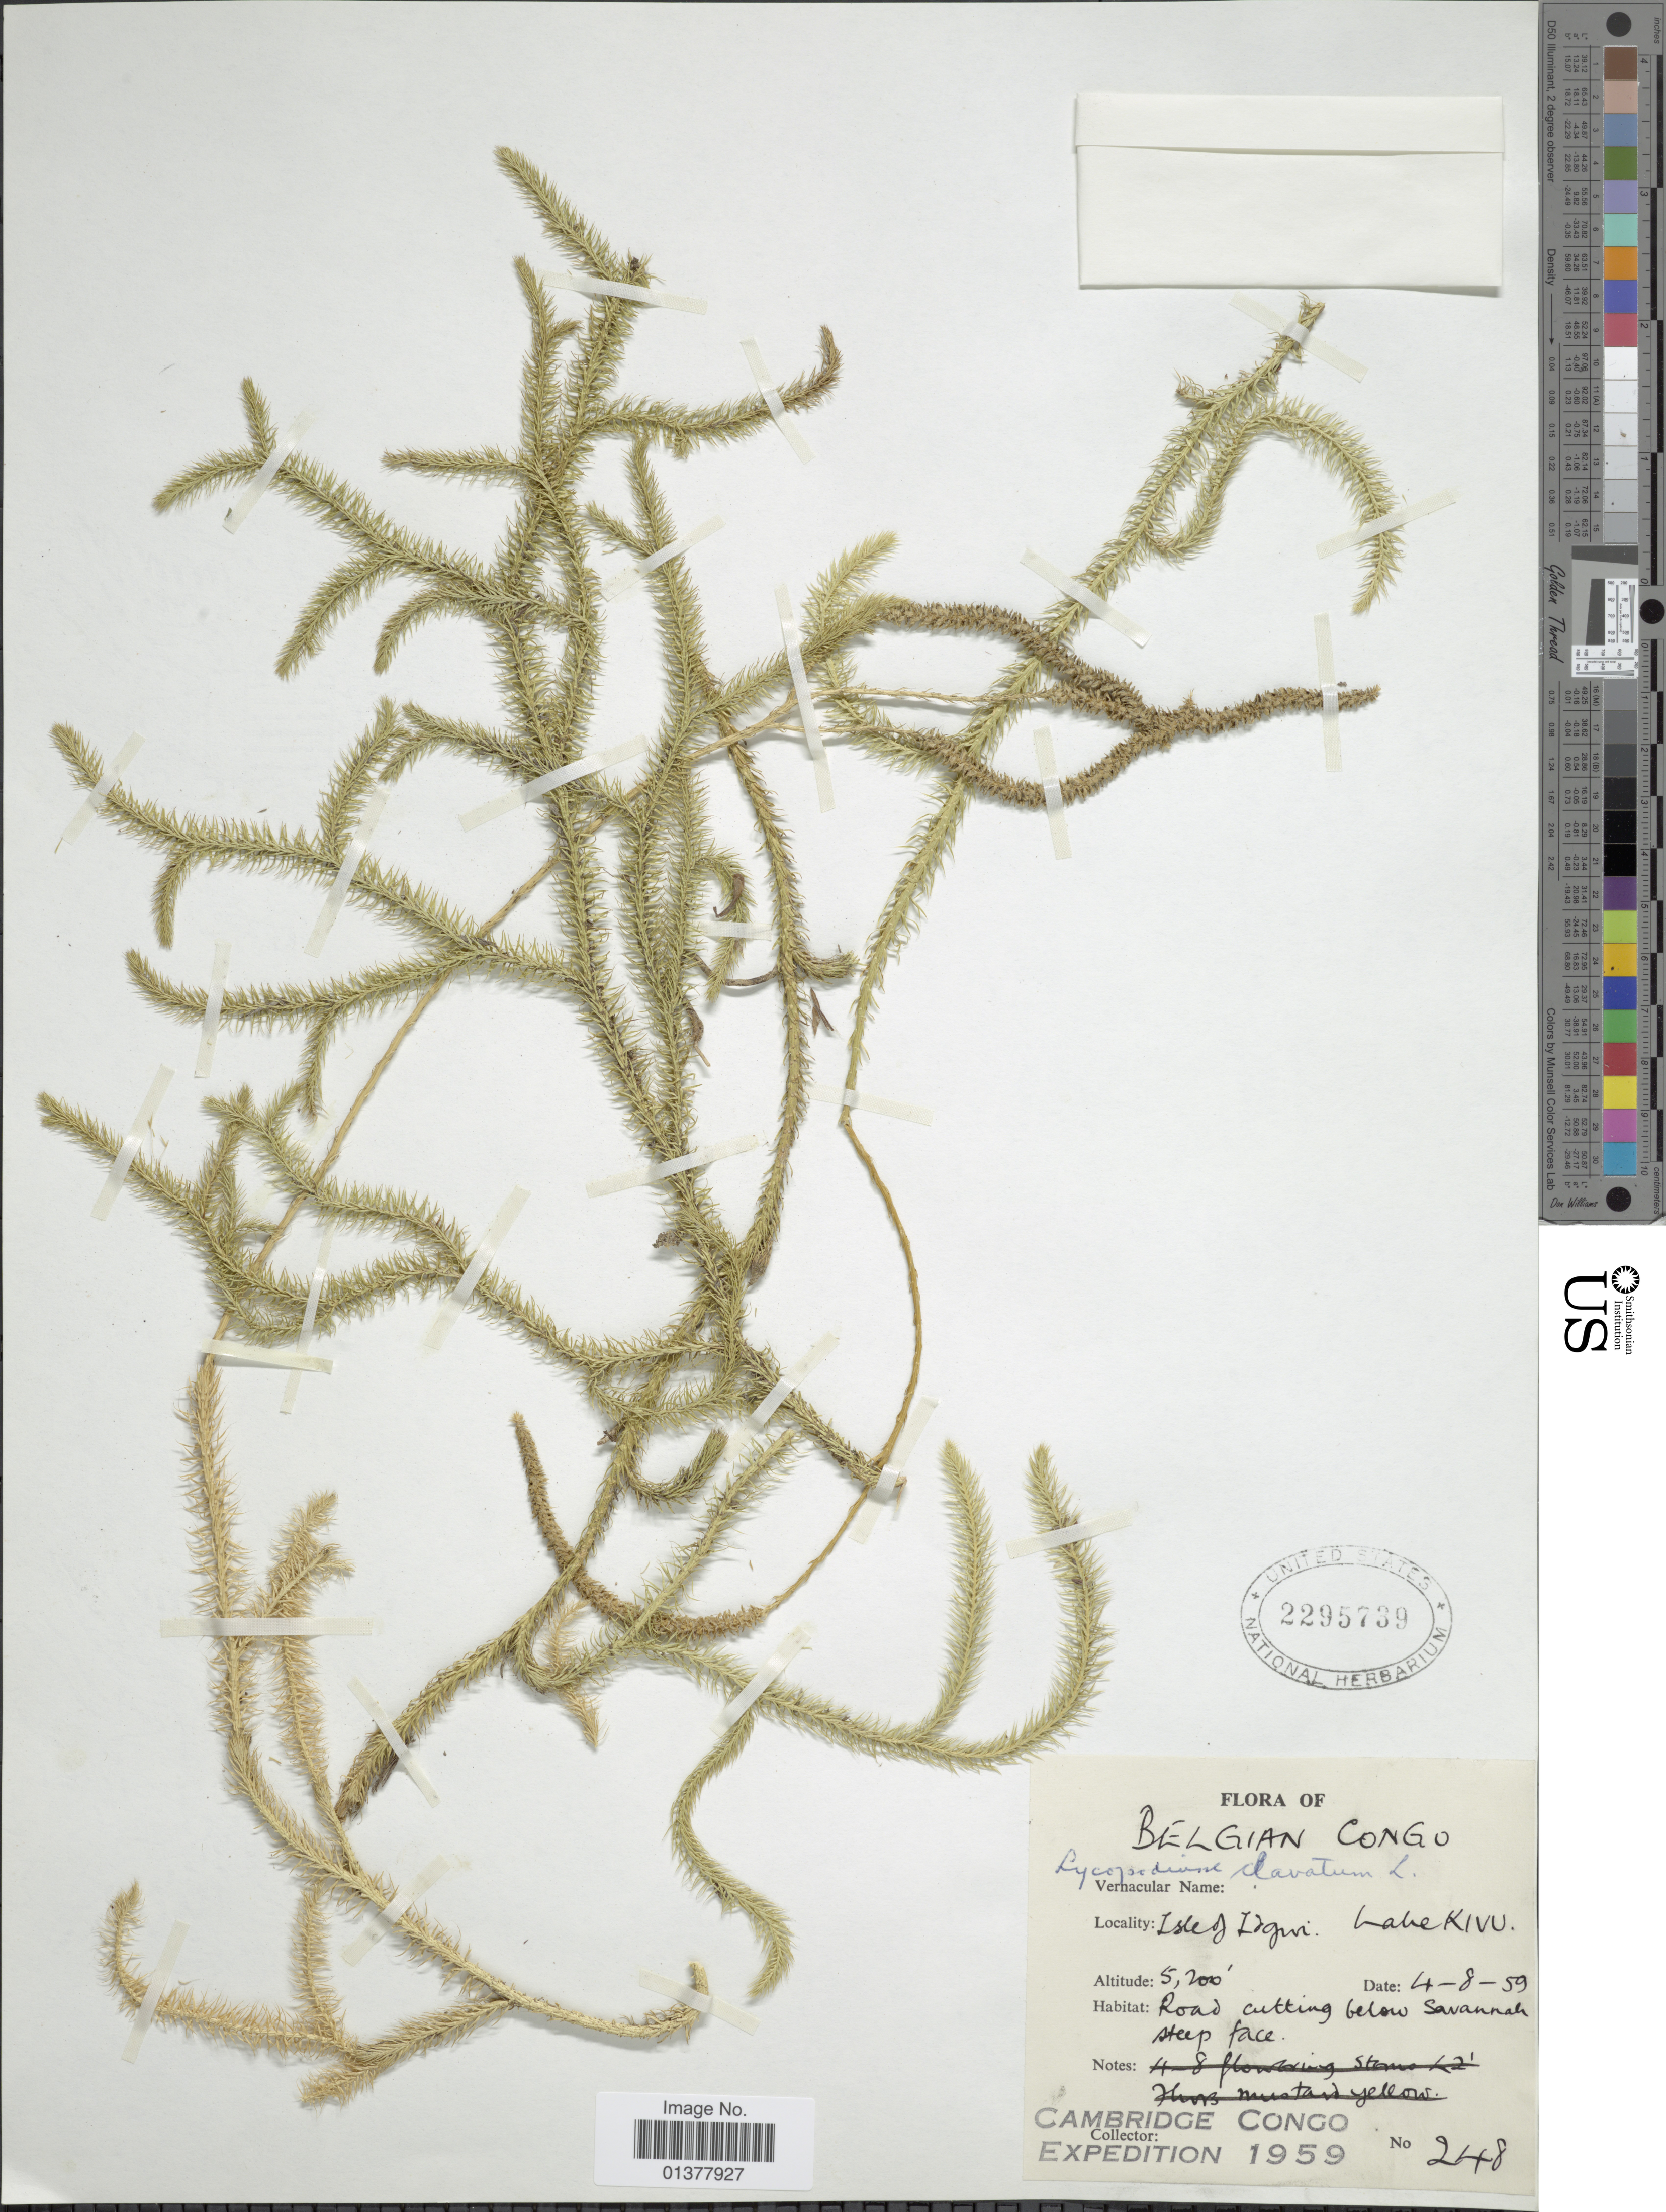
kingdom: Plantae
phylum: Tracheophyta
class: Lycopodiopsida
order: Lycopodiales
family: Lycopodiaceae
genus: Lycopodium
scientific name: Lycopodium clavatum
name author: L.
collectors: Cambridge Congo Expedition 1959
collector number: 248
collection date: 1959-08-04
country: Congo, Democratic Republic of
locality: Belgian Congo, Isle of Idgwi, Lake Kivu.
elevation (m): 1585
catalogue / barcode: US 2295739